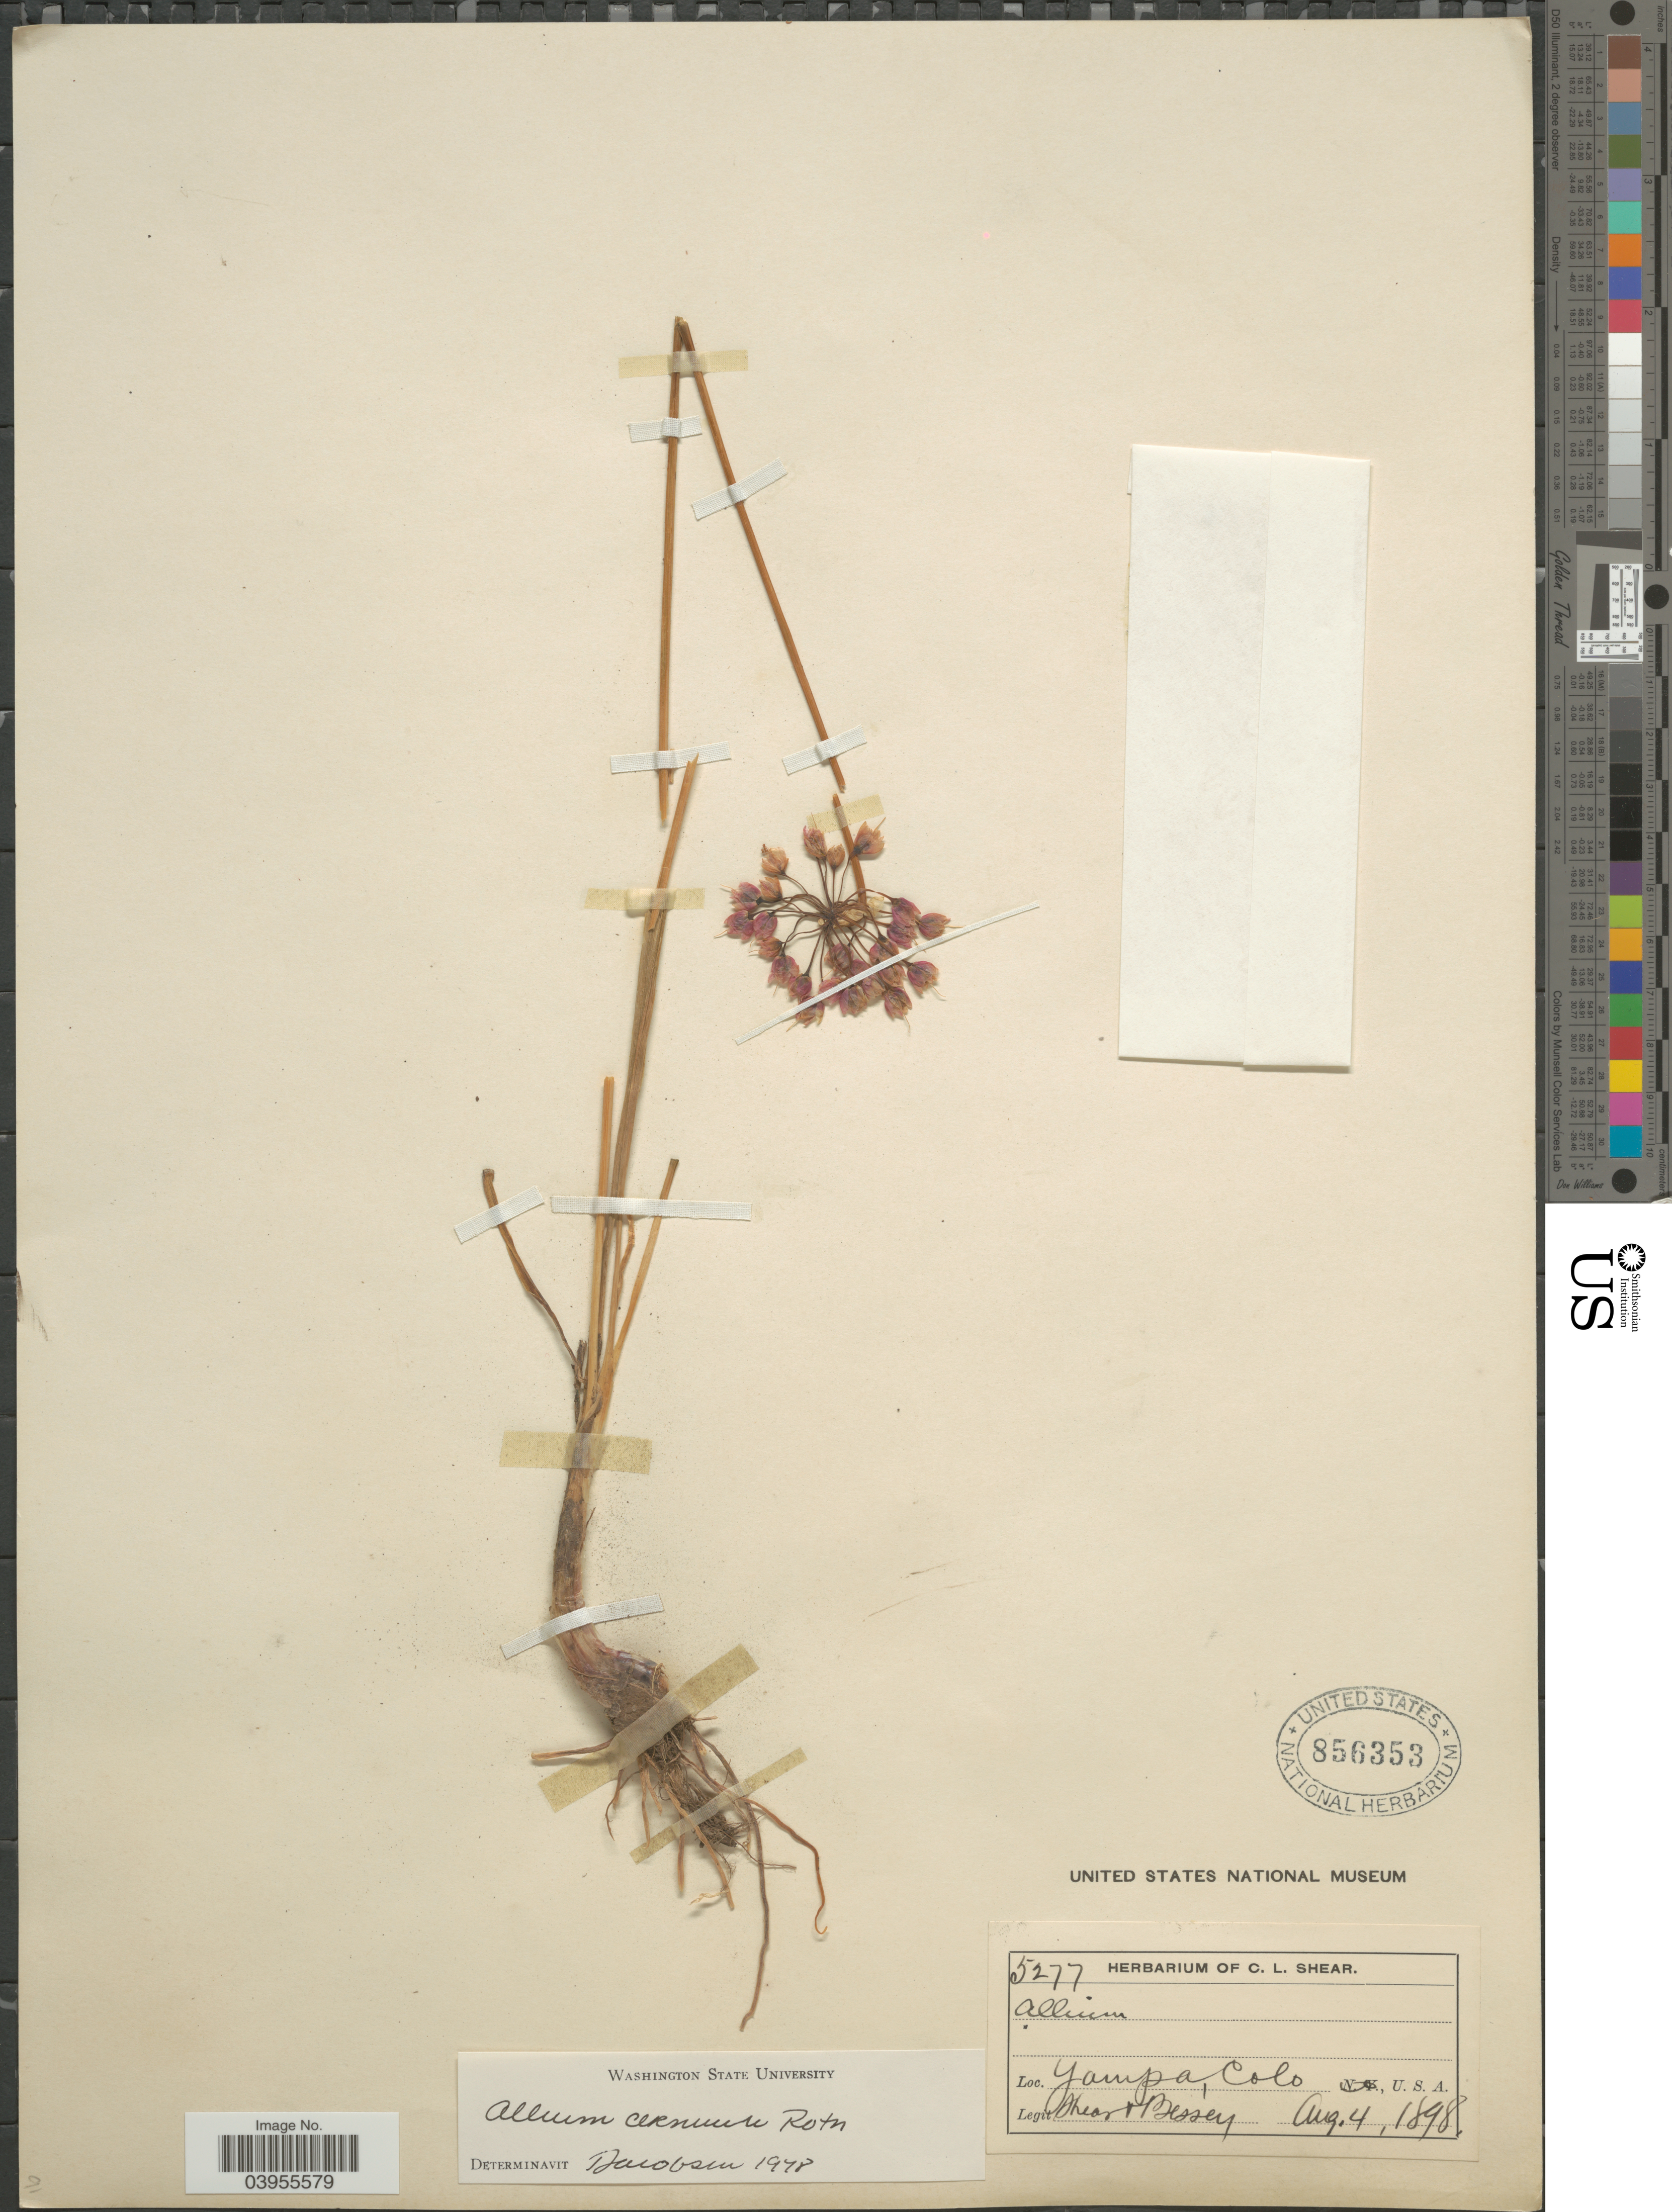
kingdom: Plantae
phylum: Tracheophyta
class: Liliopsida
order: Asparagales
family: Amaryllidaceae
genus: Allium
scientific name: Allium cernuum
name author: Roth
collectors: C. L. Shear & -. Bessey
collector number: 5277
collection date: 1898-08-04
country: United States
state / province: Colorado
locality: Yampa.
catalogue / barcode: US 856353